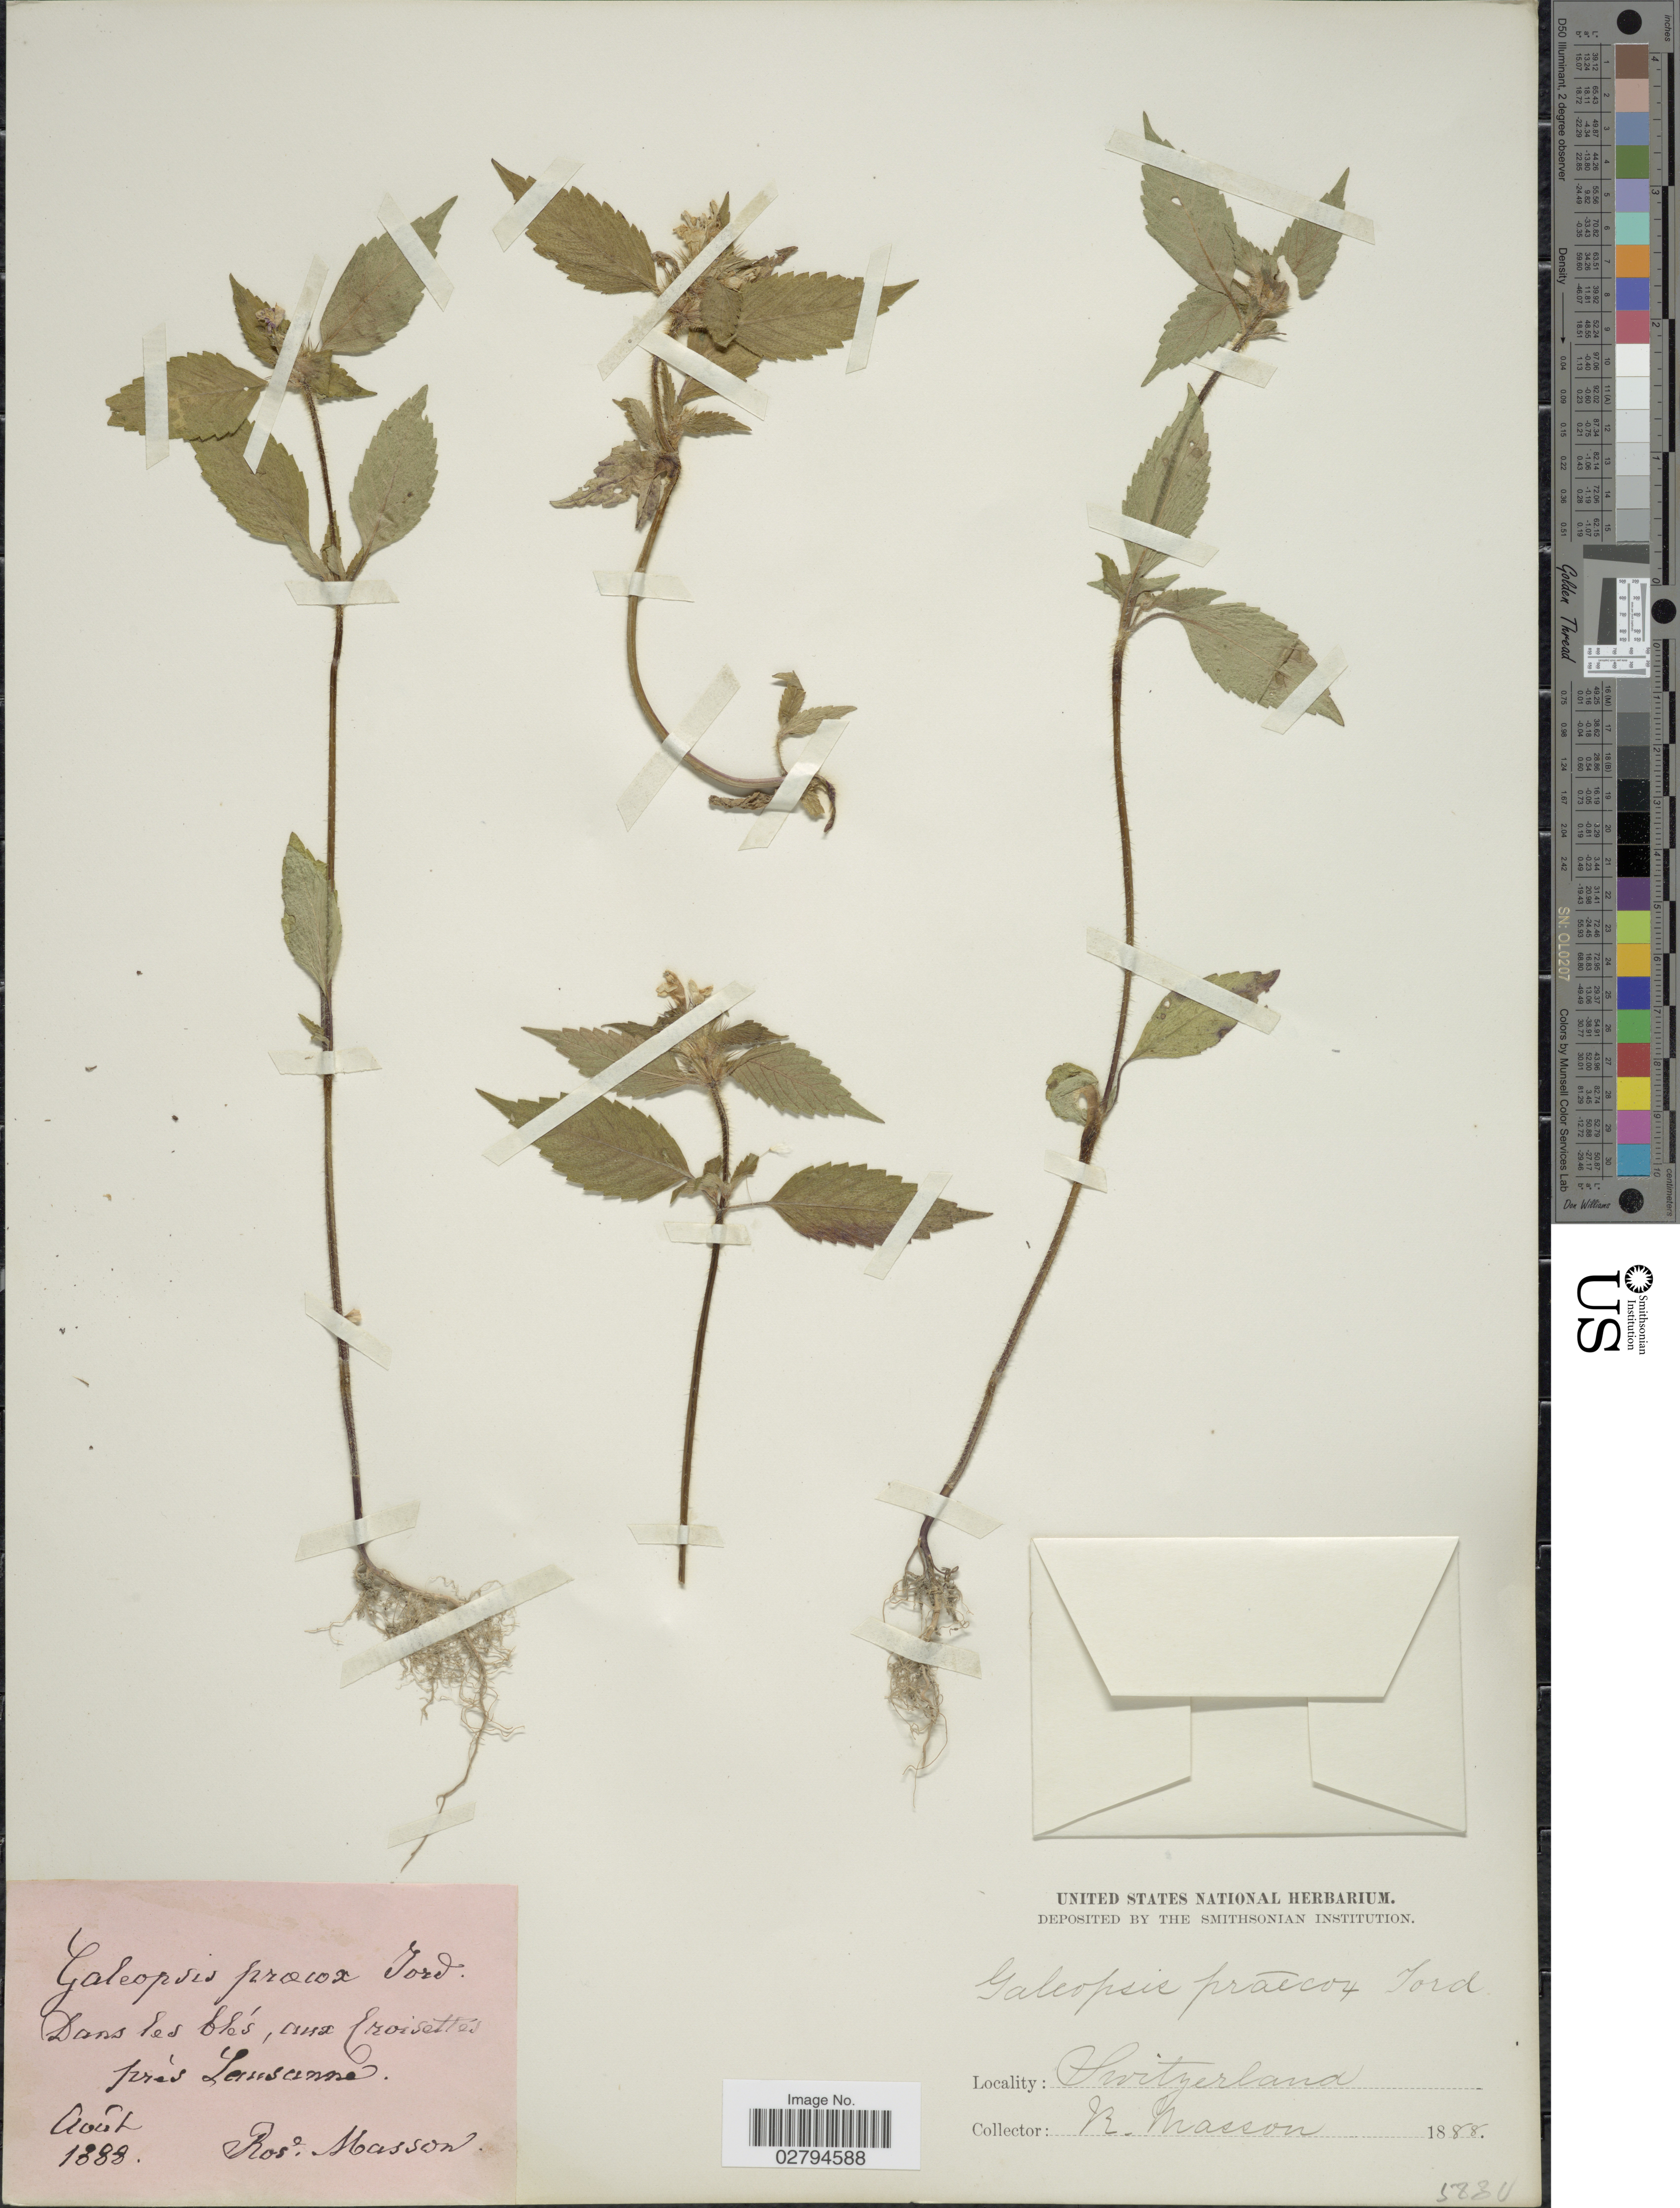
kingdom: Plantae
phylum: Tracheophyta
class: Magnoliopsida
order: Lamiales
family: Lamiaceae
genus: Galeopsis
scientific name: Galeopsis praecox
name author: Jord.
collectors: R. Masson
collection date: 1888-08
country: Switzerland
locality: Dans les blés, aux Croisettes, près Lausanne.